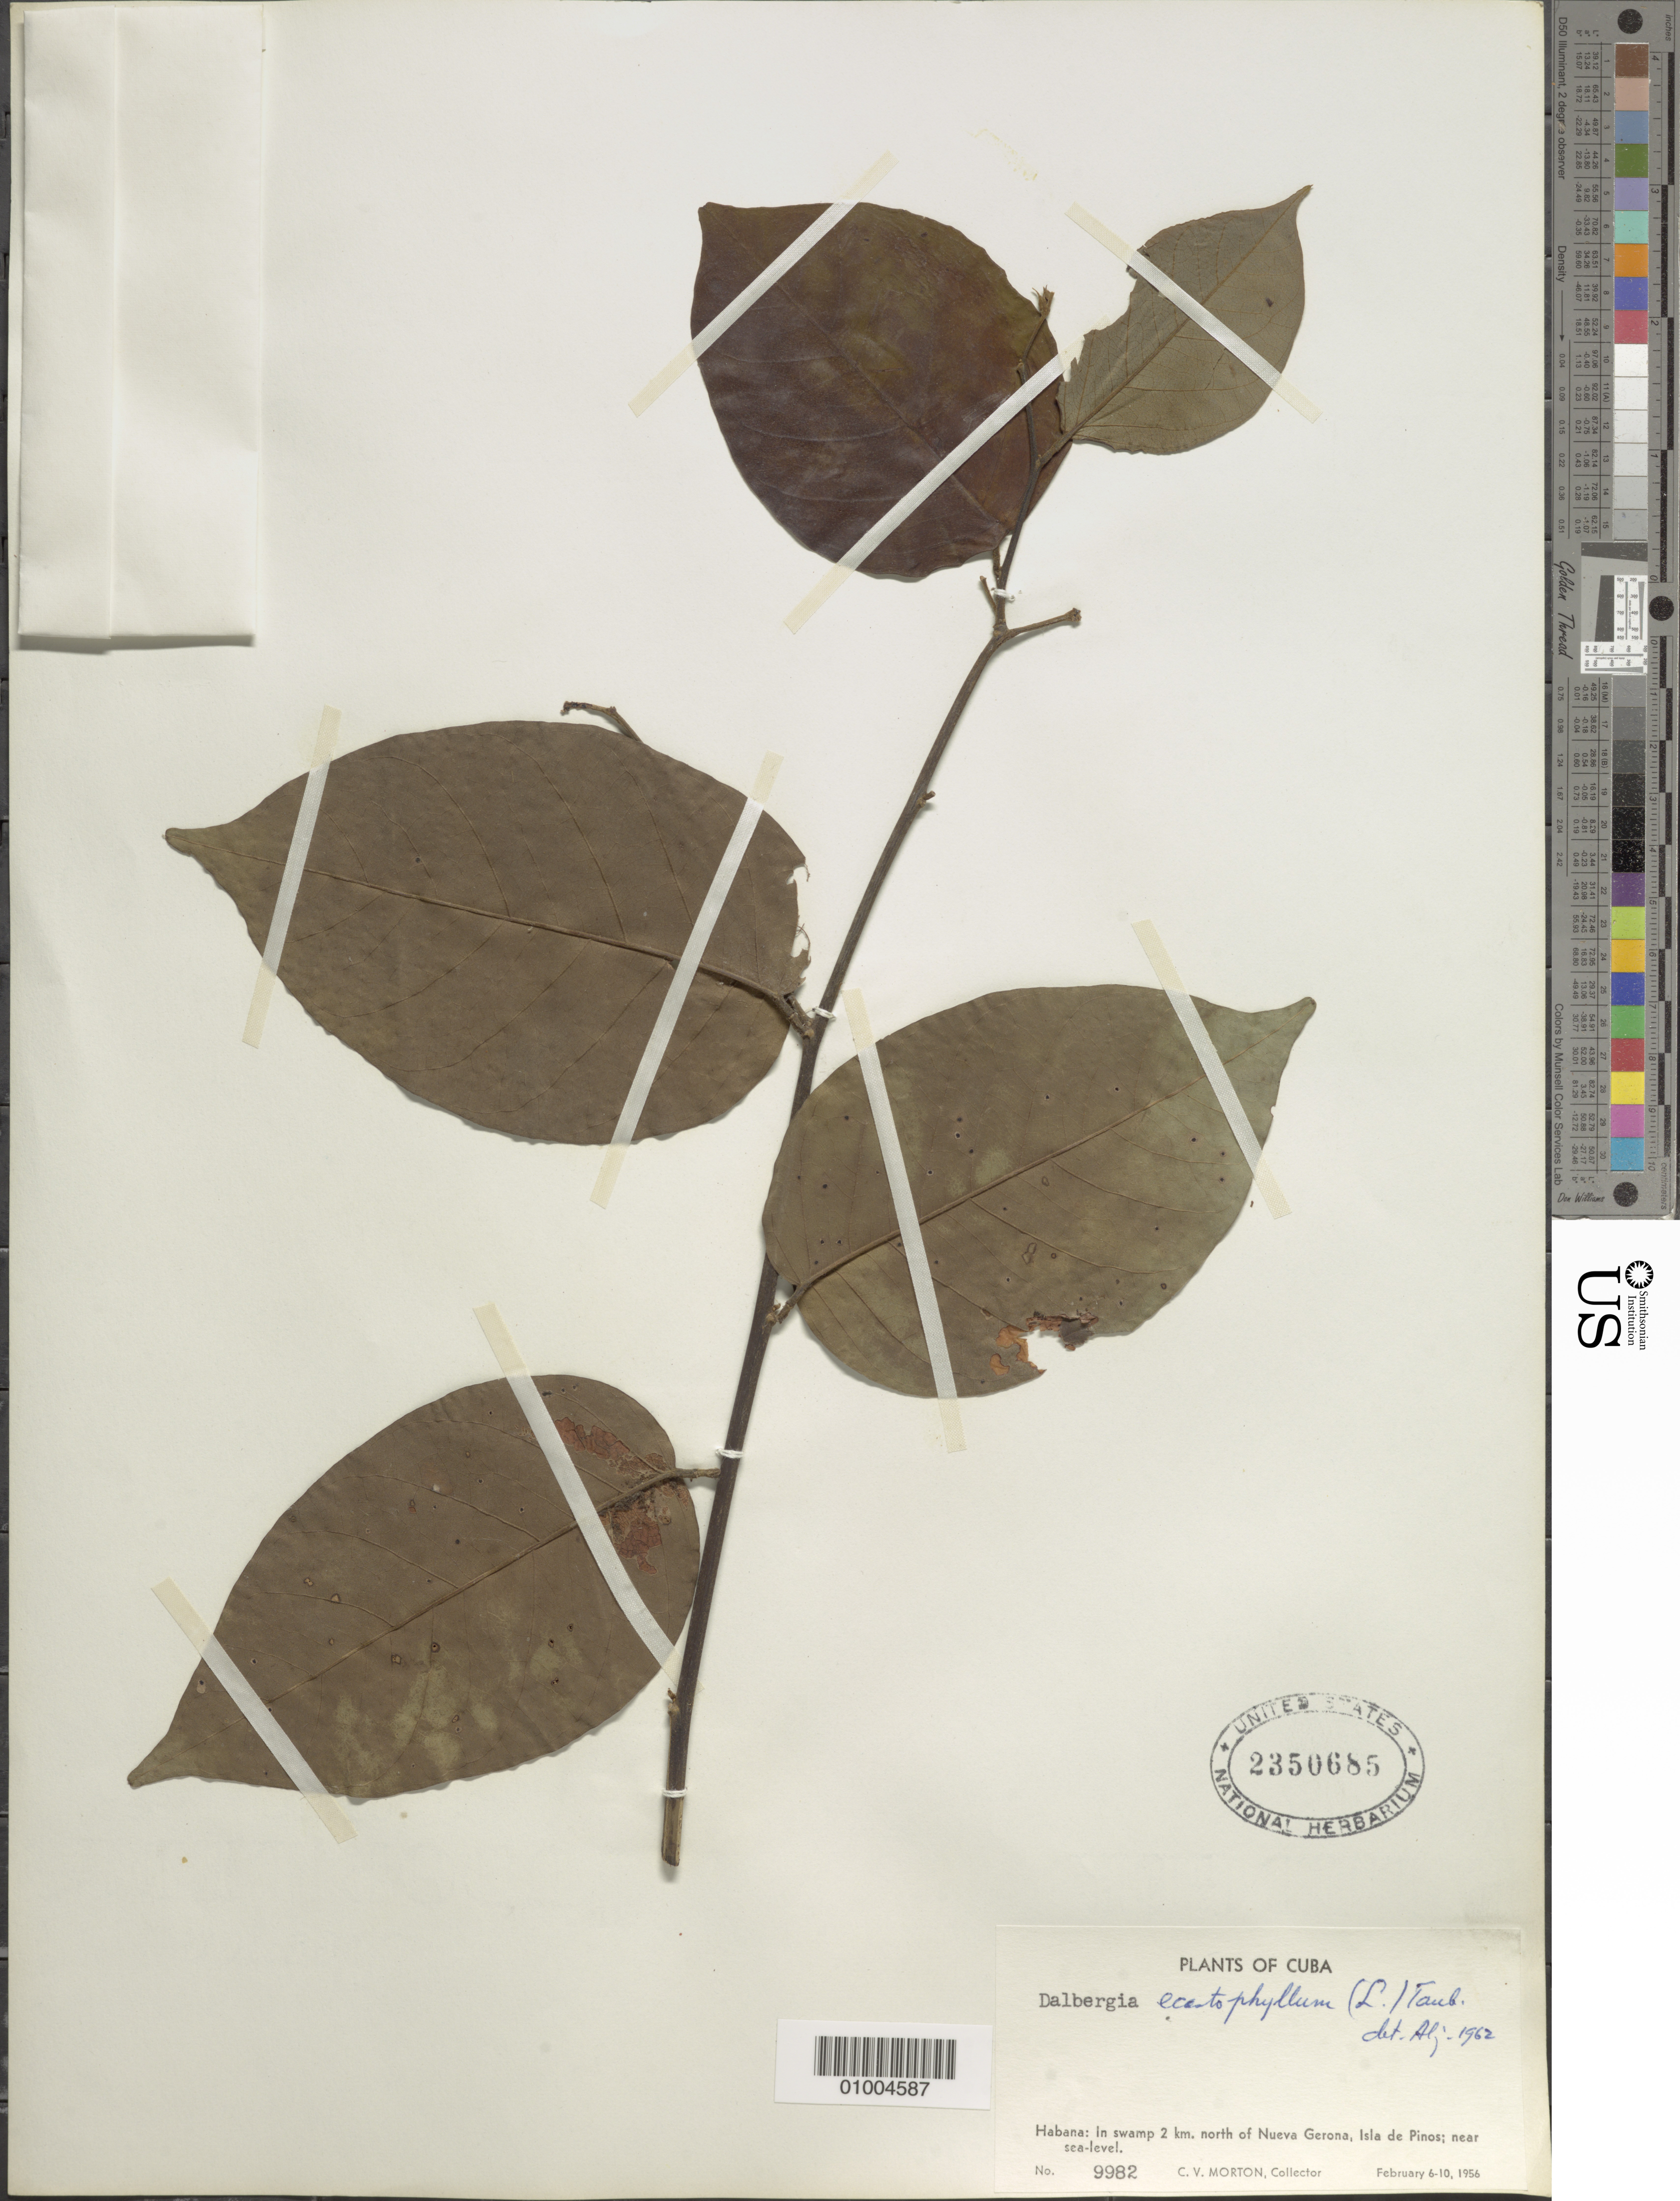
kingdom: Plantae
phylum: Tracheophyta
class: Magnoliopsida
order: Fabales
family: Fabaceae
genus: Dalbergia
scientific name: Dalbergia ecastaphyllum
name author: (L.) Taub.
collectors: A. F. Morton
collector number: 9982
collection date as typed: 04 Feb 1956 to 10 Feb 1956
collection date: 1956-02-04/1956-02-10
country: Cuba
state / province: La Habana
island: Cuba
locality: La Habana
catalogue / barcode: US 2350685